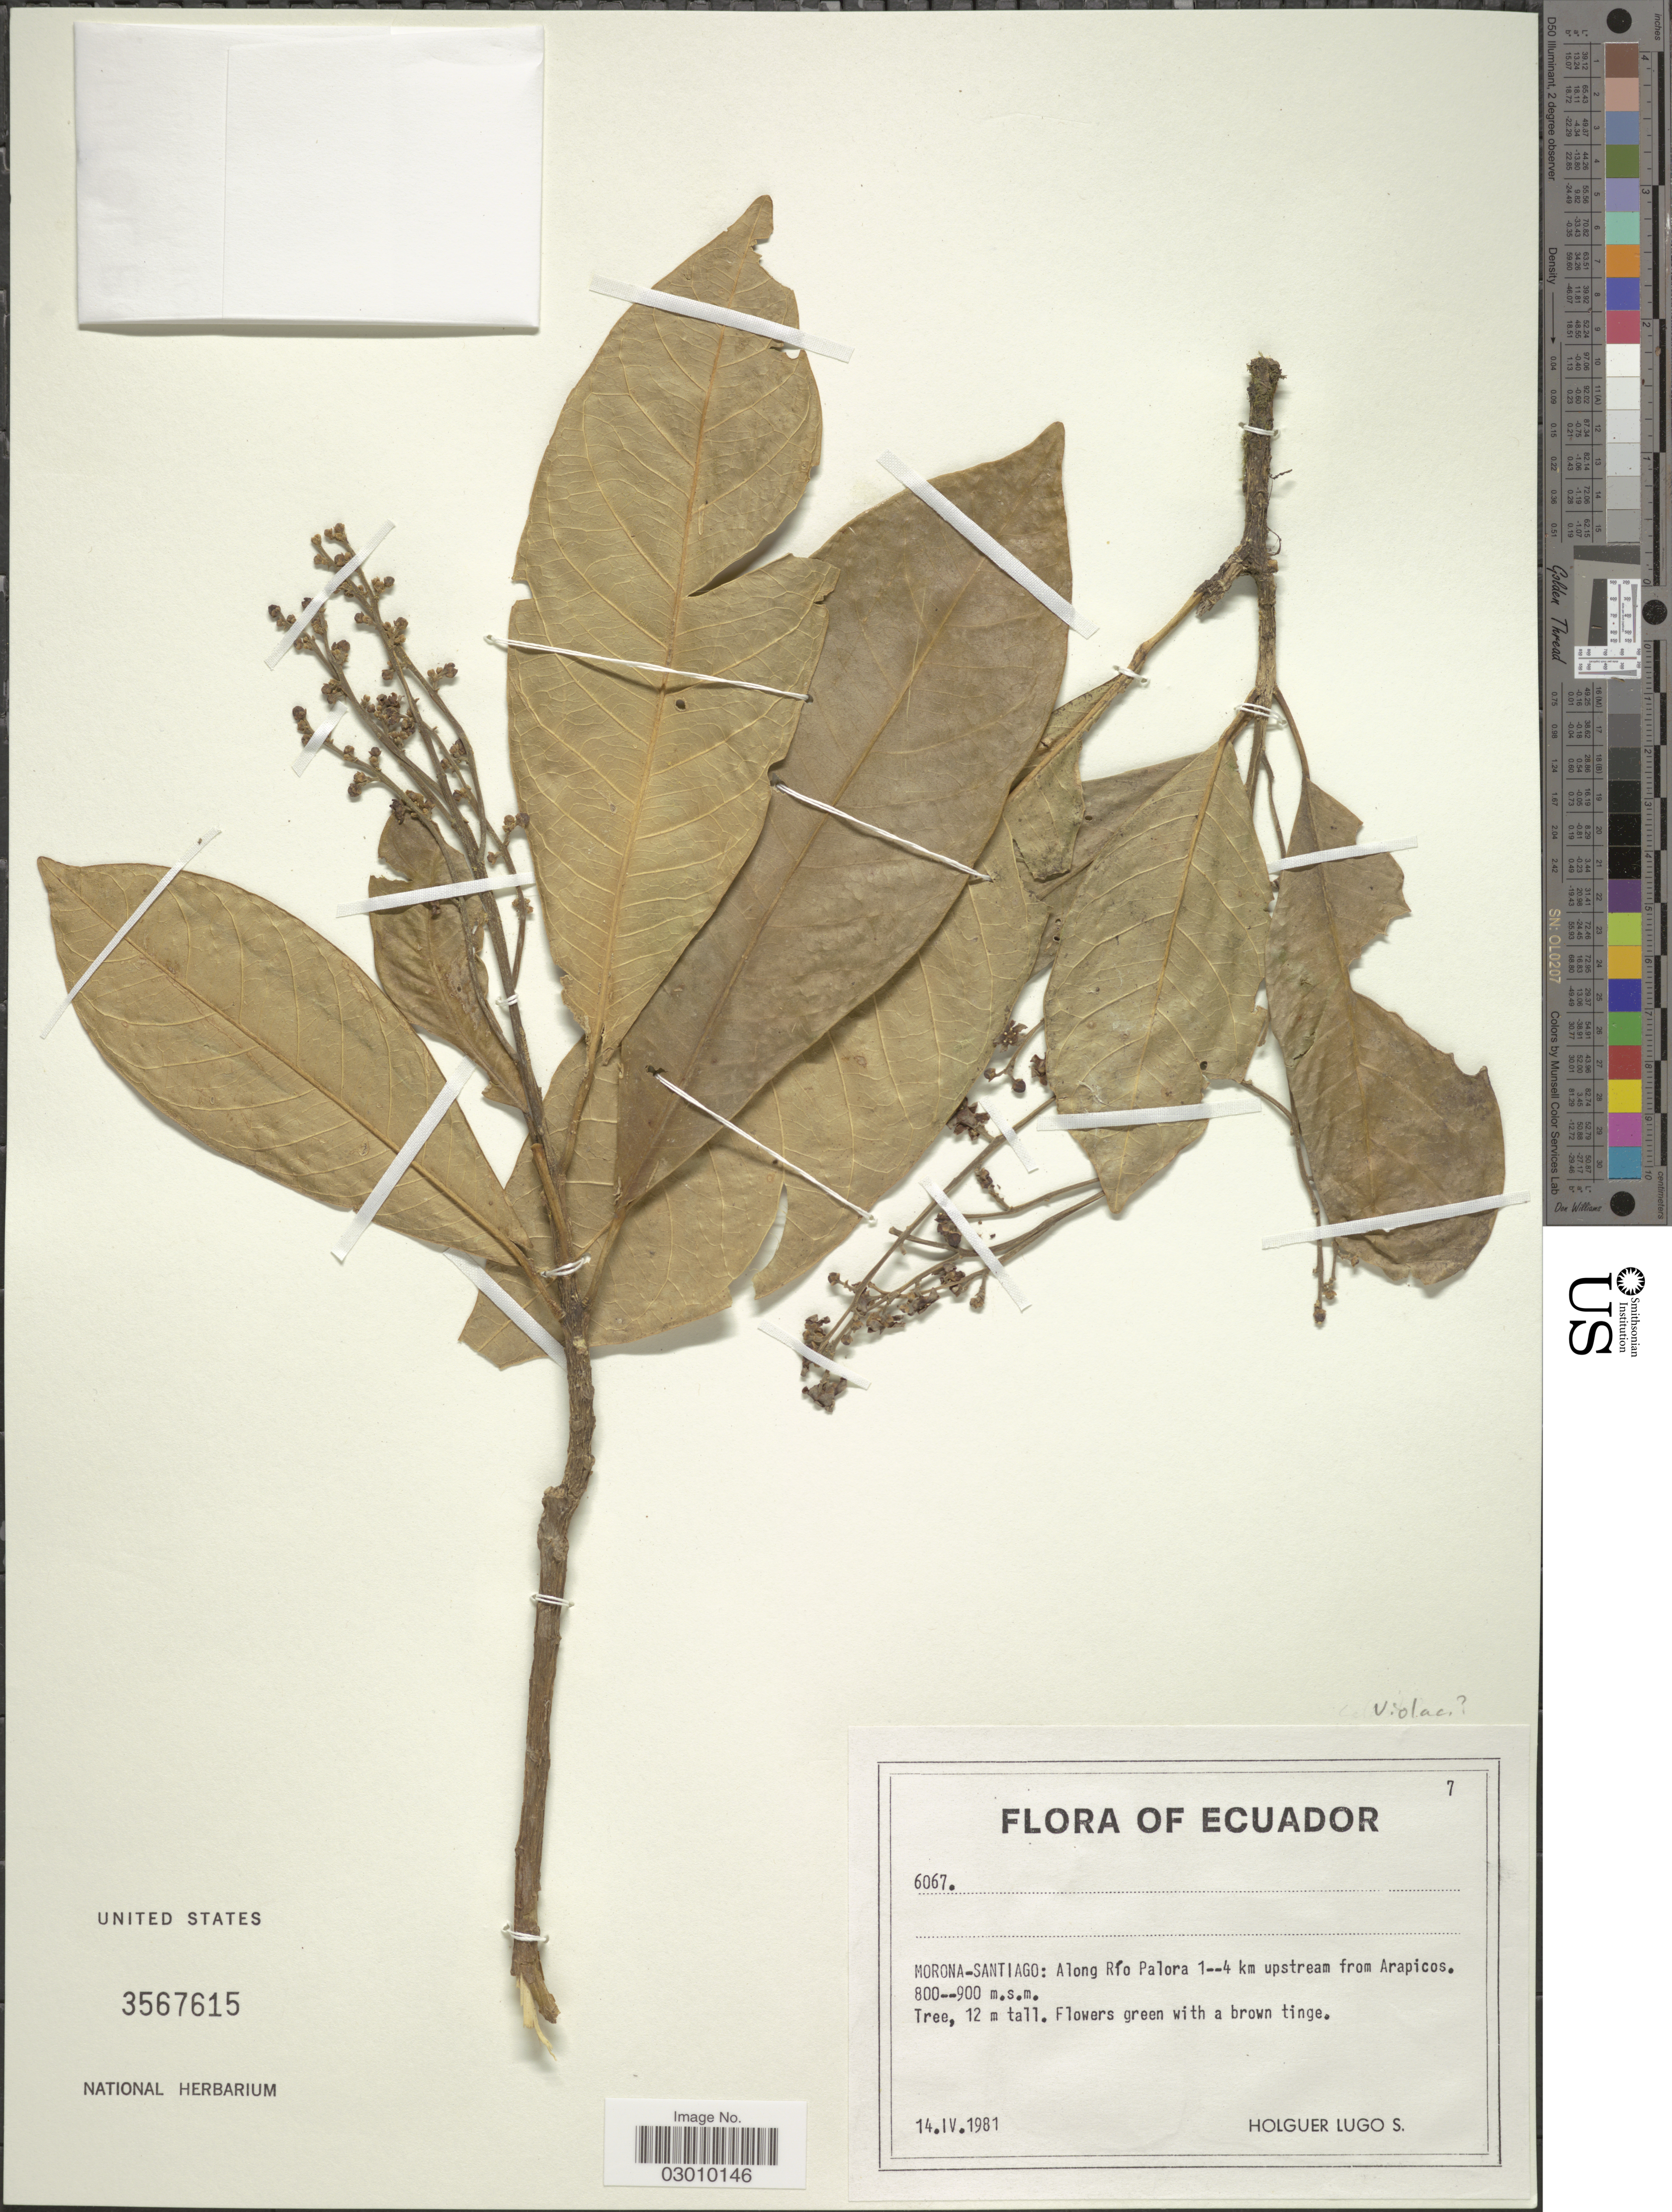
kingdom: Plantae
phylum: Tracheophyta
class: Magnoliopsida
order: Malpighiales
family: Violaceae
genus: Leonia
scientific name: Leonia glycycarpa var. racemosa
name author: (Mart.) L.B. Sm. & A. Fernández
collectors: H. Lugo S.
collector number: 6067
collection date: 1981-04-14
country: Ecuador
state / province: Morona-Santiago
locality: Along Río Palora 1--4 km upstream from Arapicos.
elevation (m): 800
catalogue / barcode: US 3567615